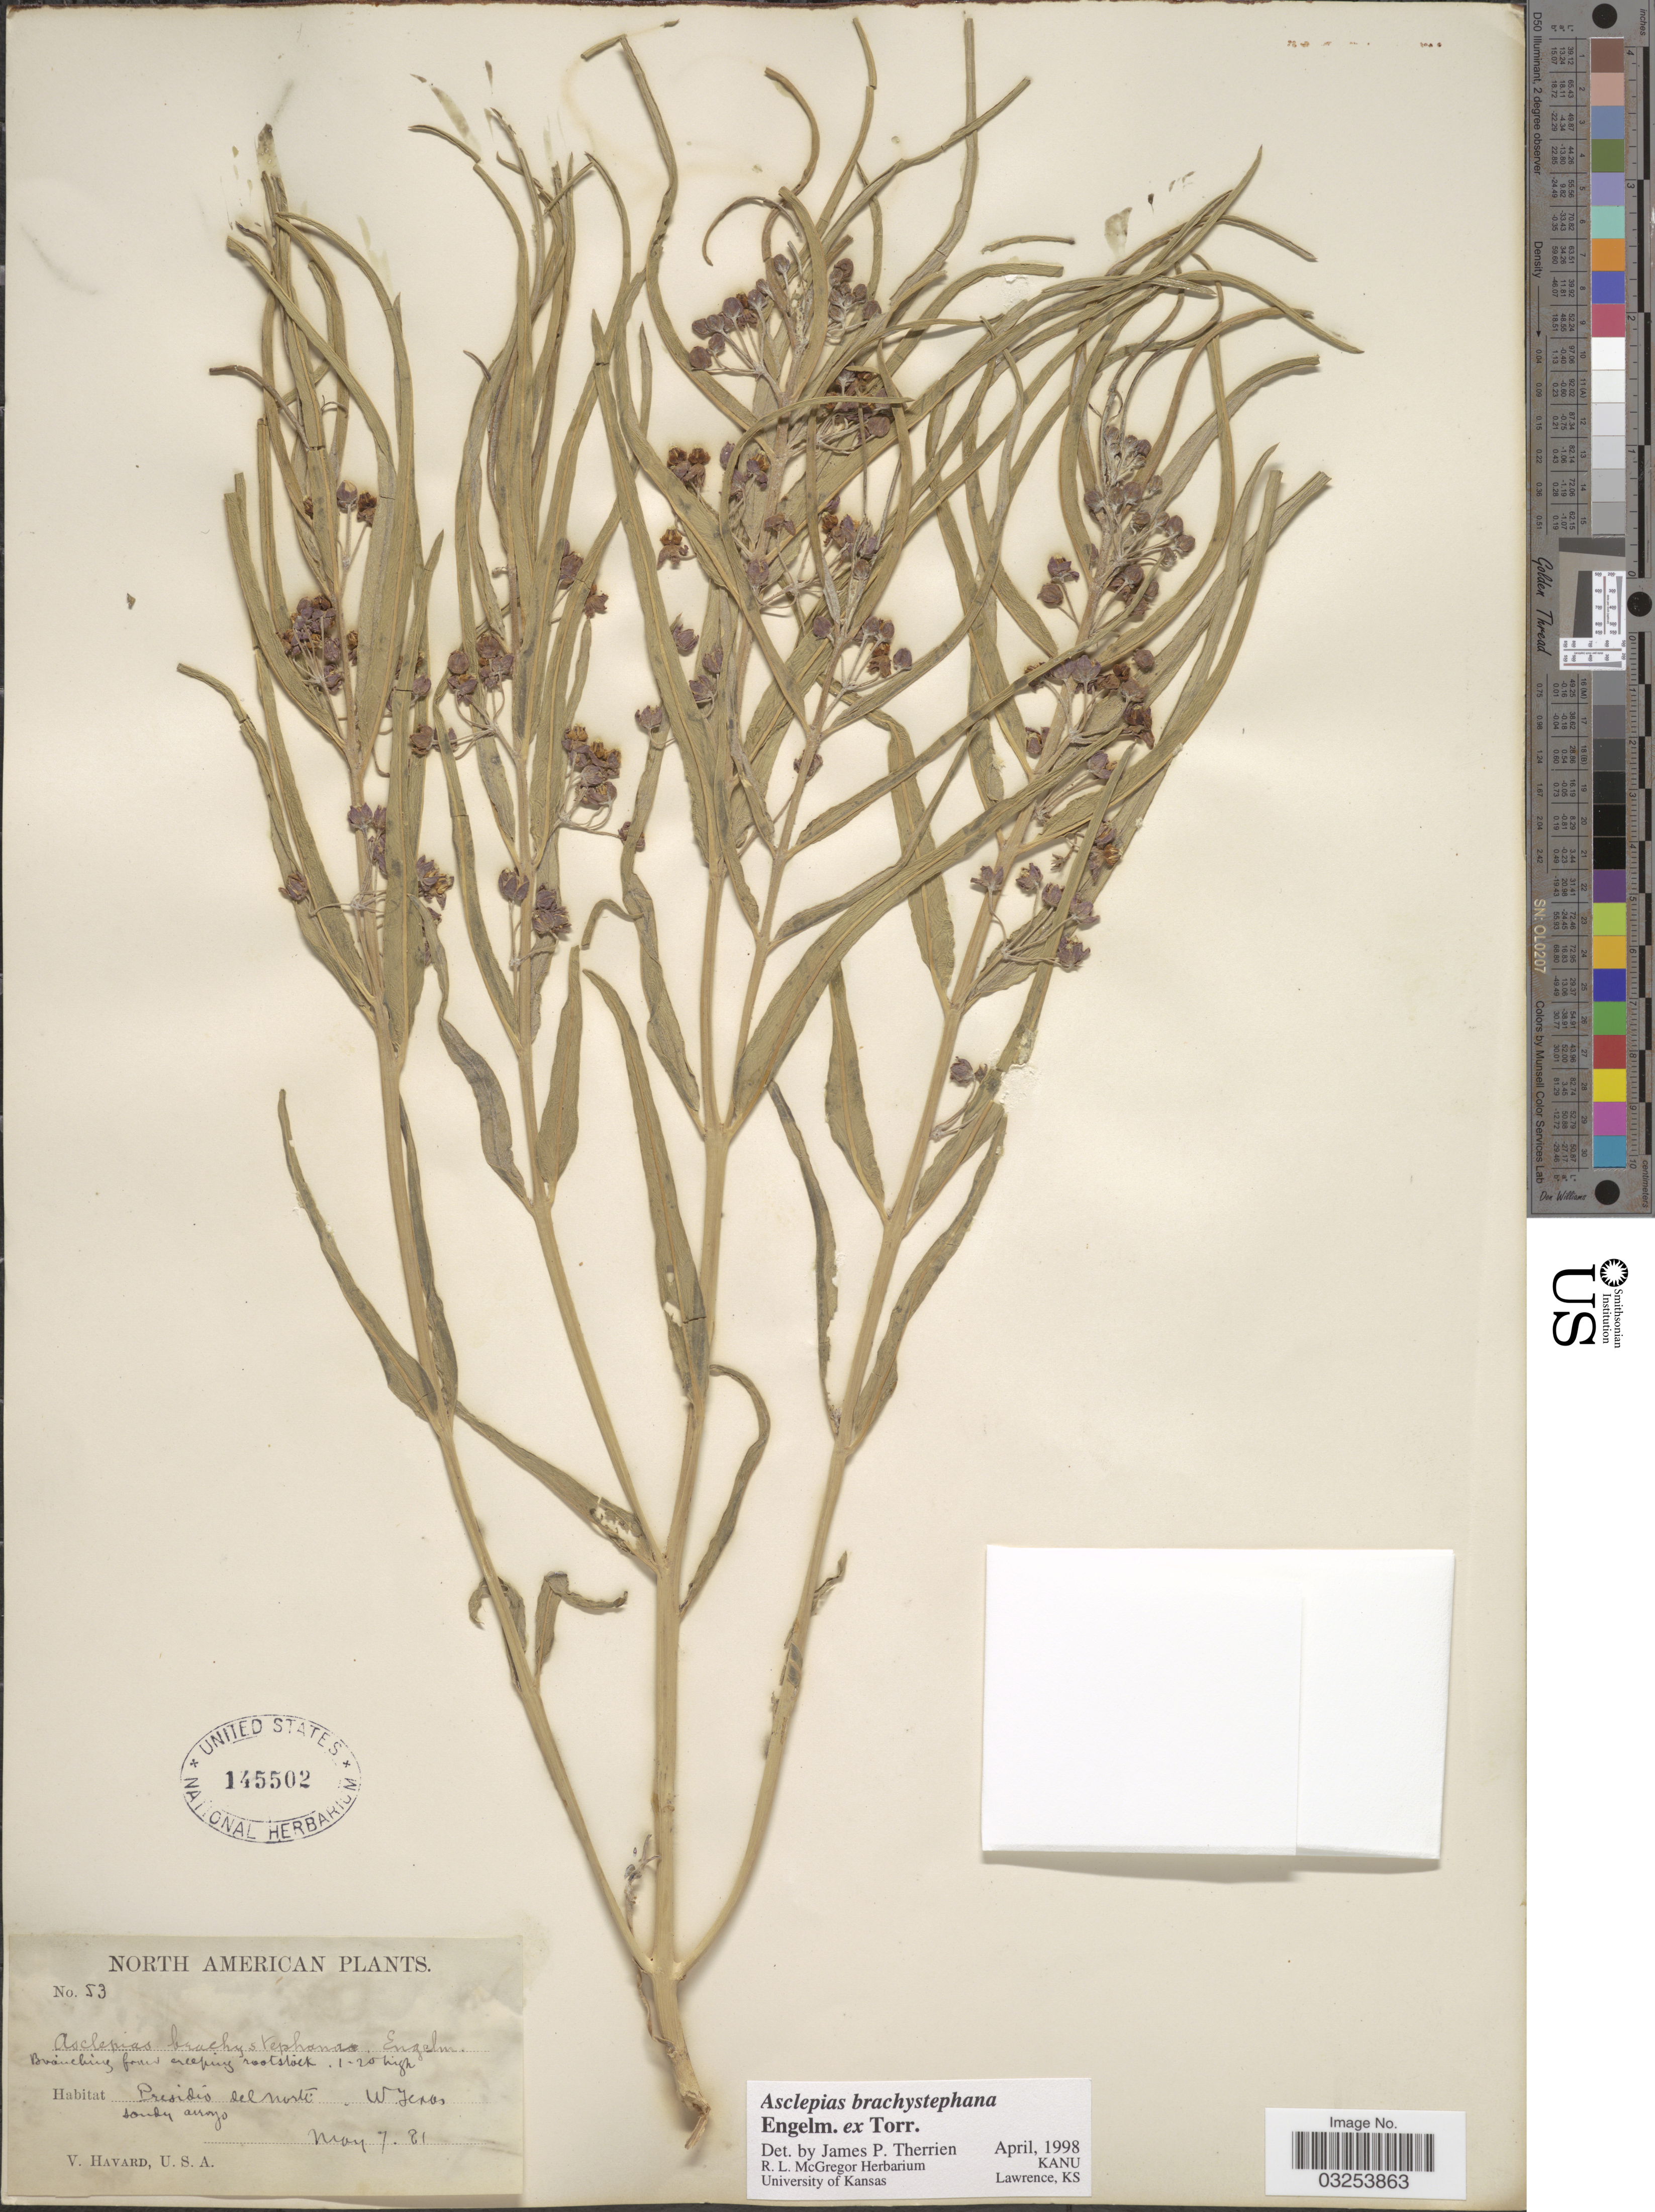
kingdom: Plantae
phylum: Tracheophyta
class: Magnoliopsida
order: Gentianales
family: Apocynaceae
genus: Asclepias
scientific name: Asclepias brachystephana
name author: Engelm. ex Torr.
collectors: V. Havard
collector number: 53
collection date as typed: Transcribed d/m/y: 7/5/81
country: United States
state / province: Texas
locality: Presidio del Norte. W. Texas.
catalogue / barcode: US 145502